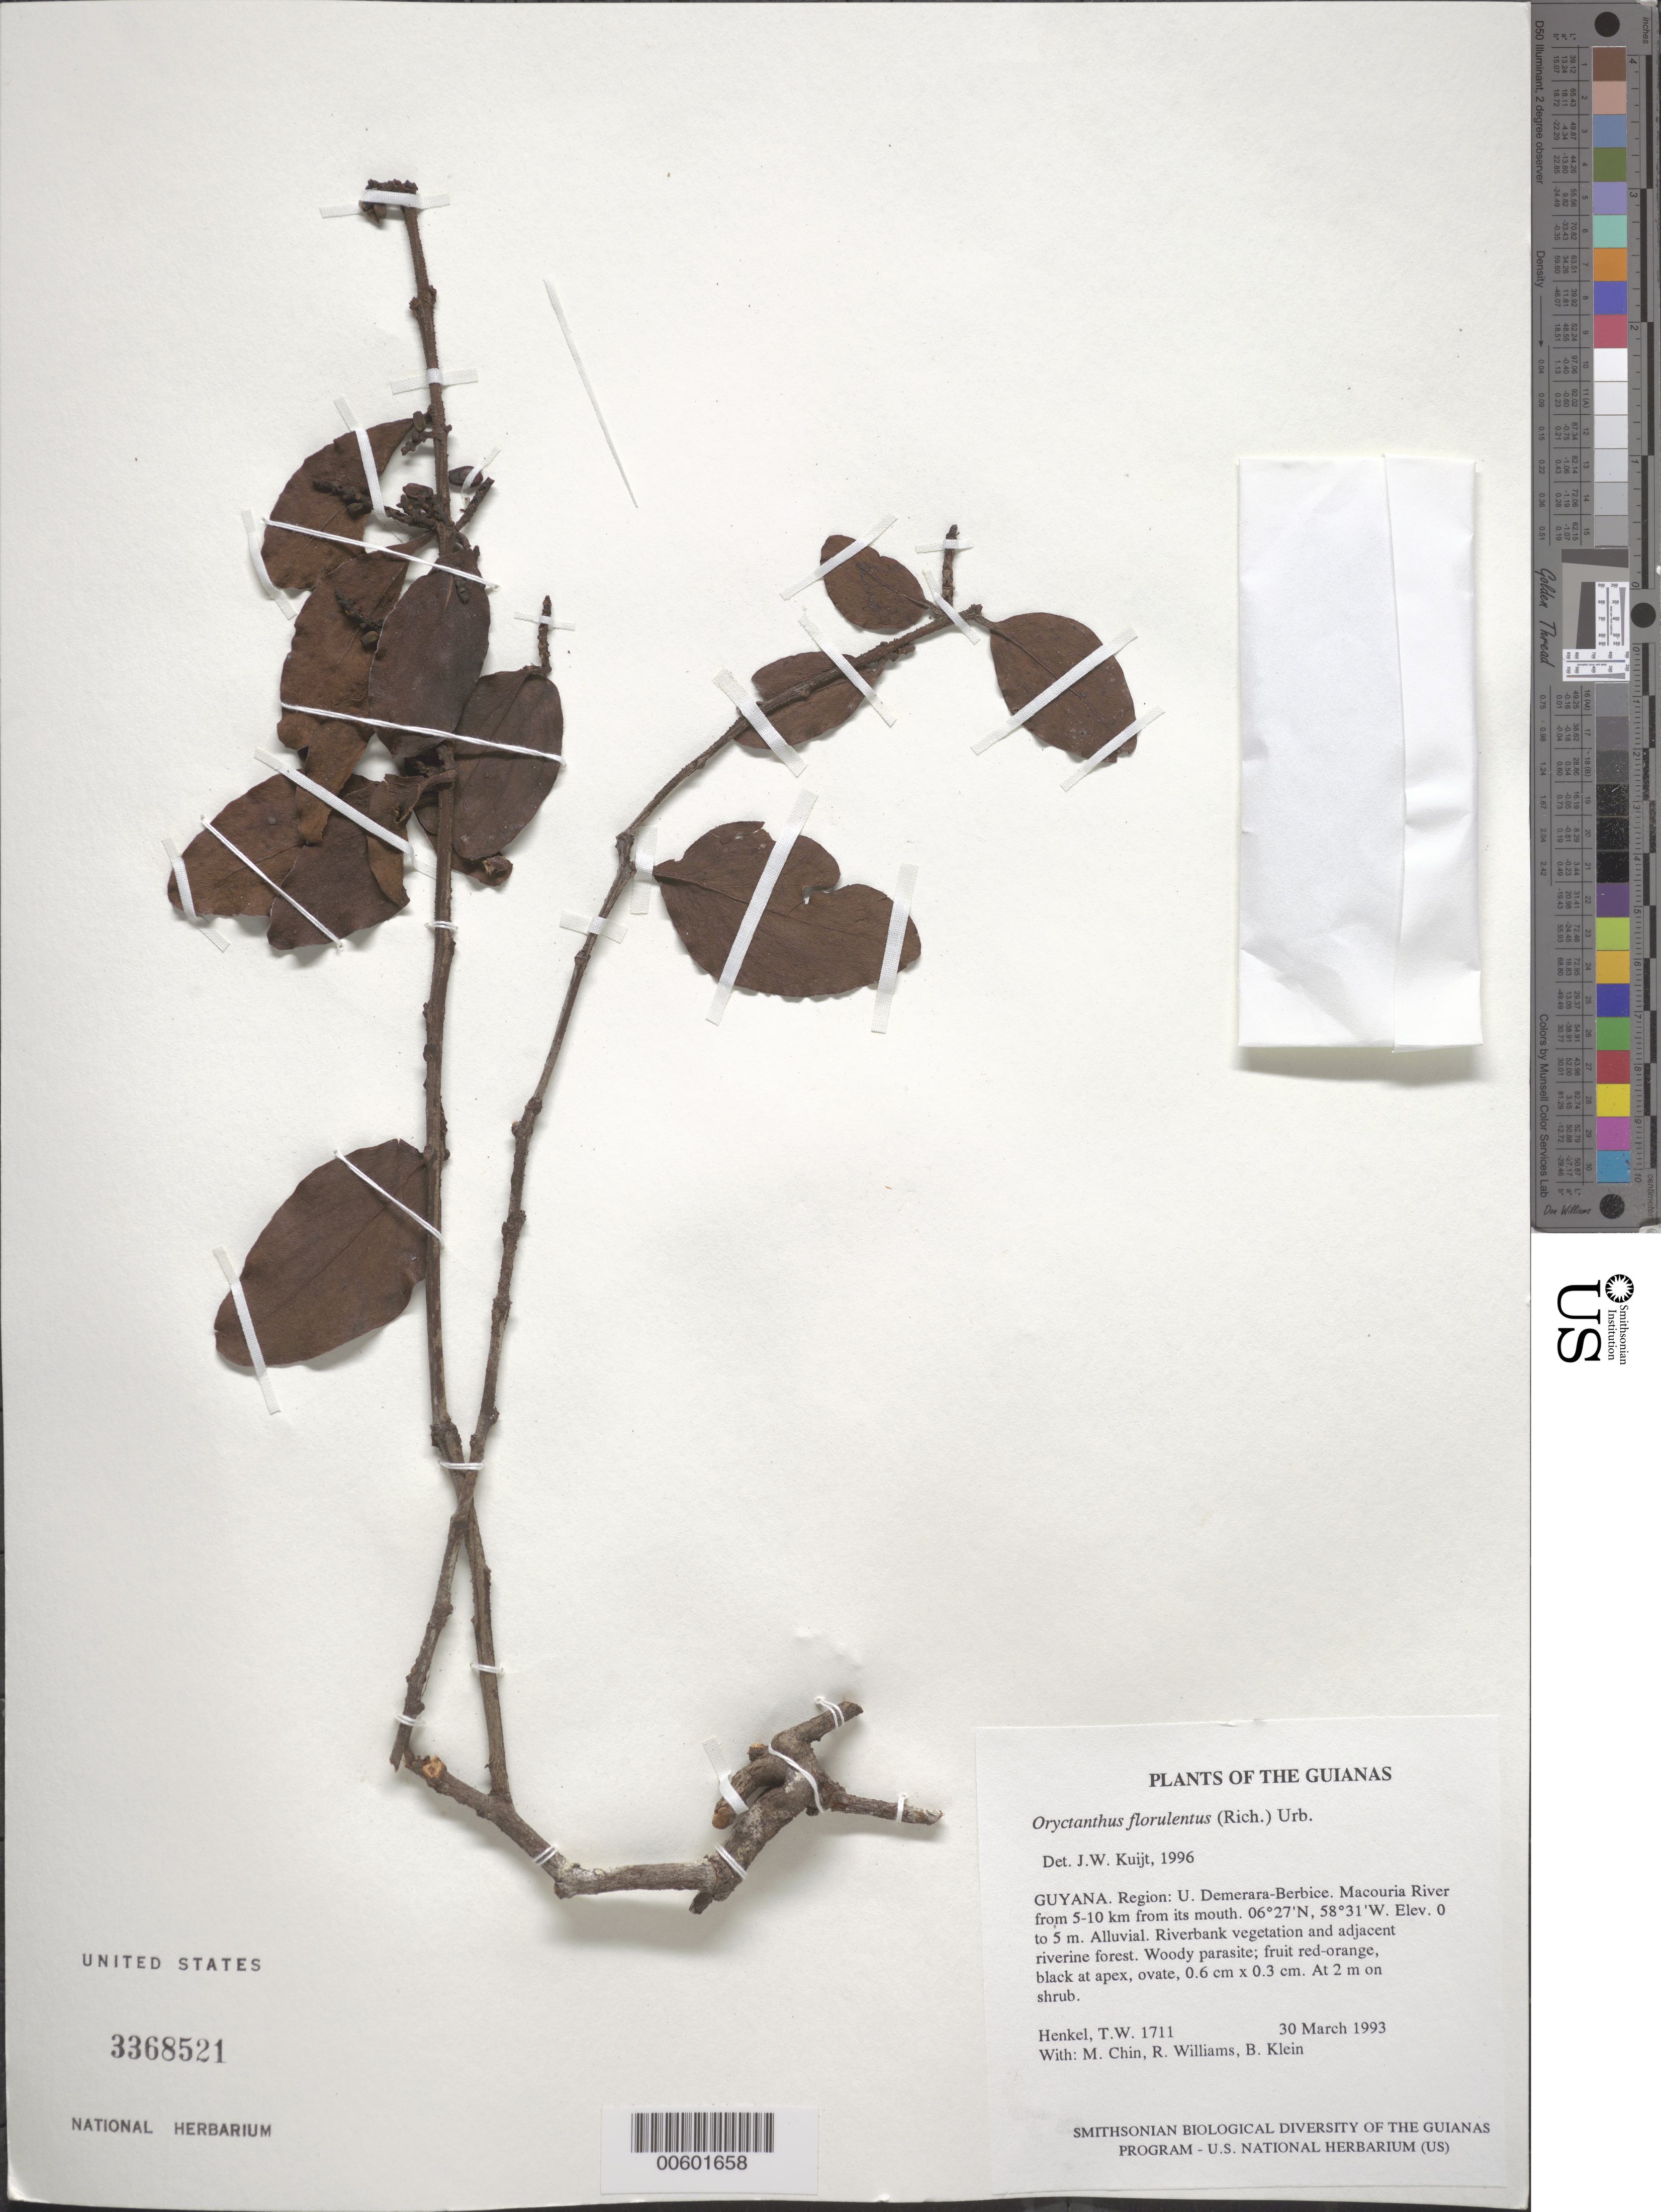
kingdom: Plantae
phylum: Tracheophyta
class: Magnoliopsida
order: Santalales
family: Loranthaceae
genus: Oryctanthus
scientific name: Oryctanthus florulentus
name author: (Rich.) Tiegh.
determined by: Kuijt, Job, (CANADA)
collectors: T. Henkel, M. Chin, R. Williams & B. Klein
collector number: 1711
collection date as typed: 30 March 1993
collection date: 1993-03-30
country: Guyana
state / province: U. Demerara-Berbice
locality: Macouria River from 5-10 km from its mouth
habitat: Alluvial. Riverbank vegetation and adjacent riverine forest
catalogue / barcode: US 3368521